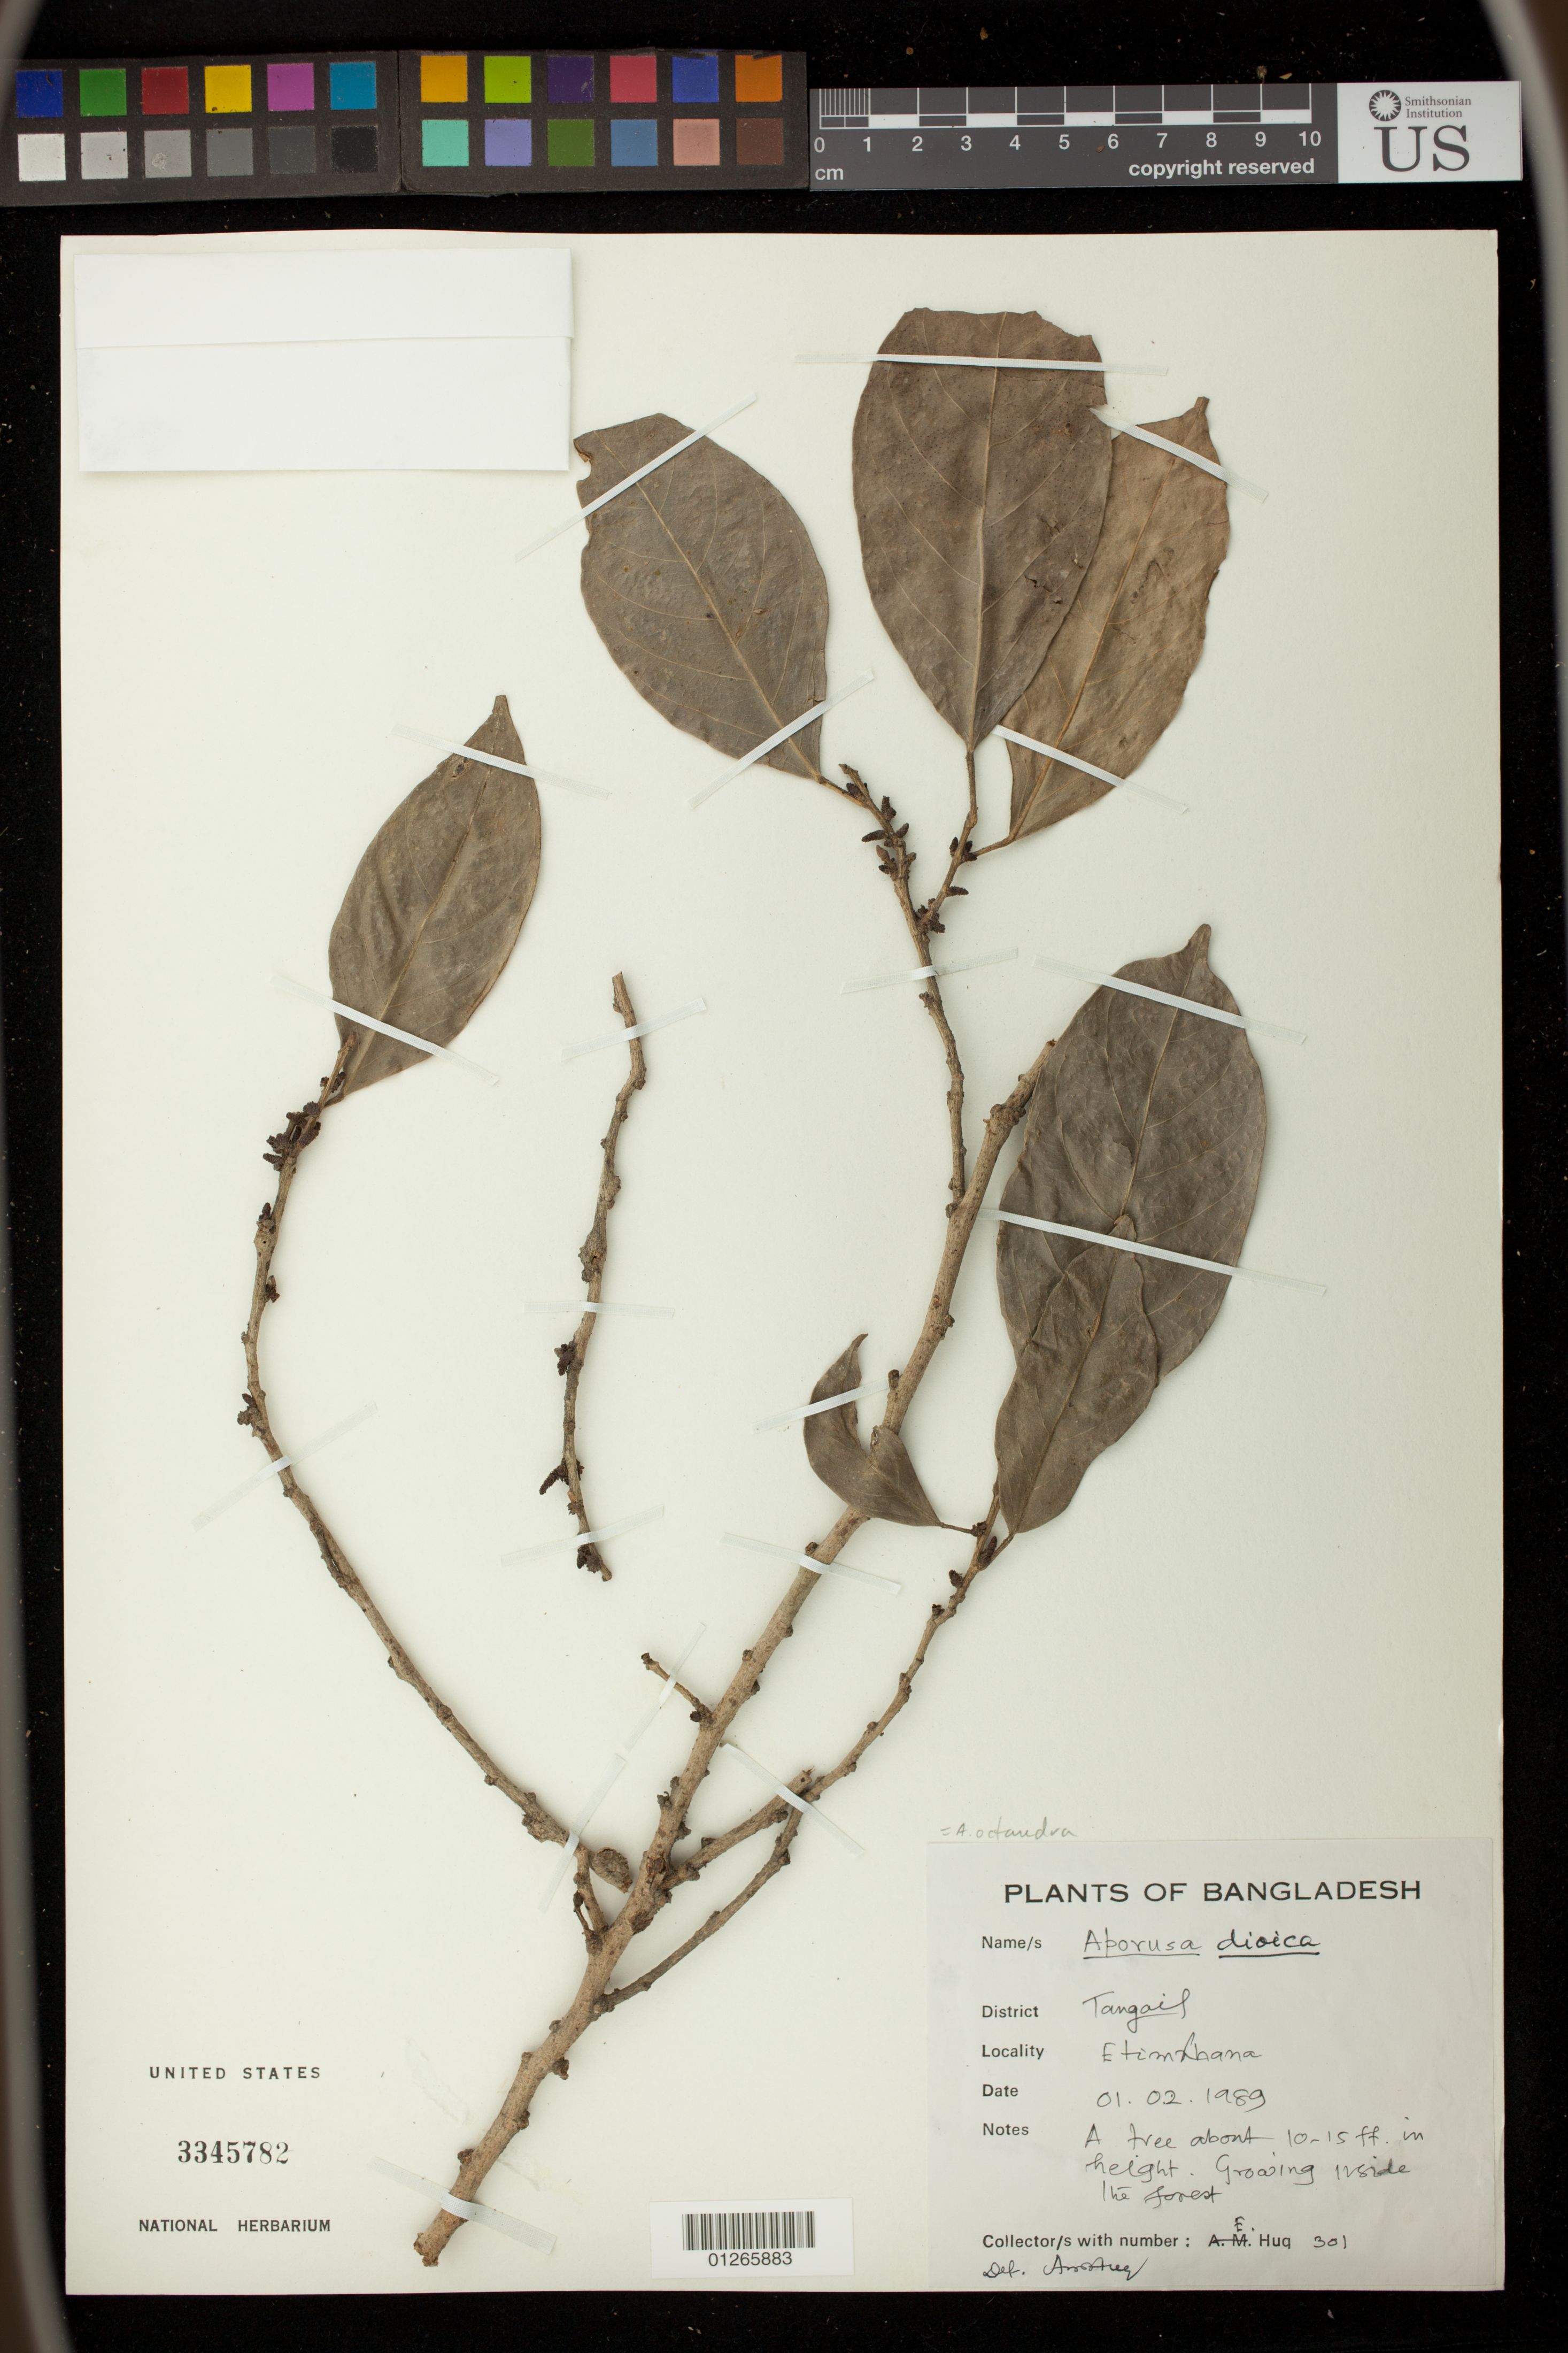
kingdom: Plantae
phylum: Tracheophyta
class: Magnoliopsida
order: Malpighiales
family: Phyllanthaceae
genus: Aporosa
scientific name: Aporosa octandra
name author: (Buch.-Ham. & D. Don) Vickery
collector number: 301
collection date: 1989-02-01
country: Bangladesh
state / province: Dhaka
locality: Tangail District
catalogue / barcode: US 3345782